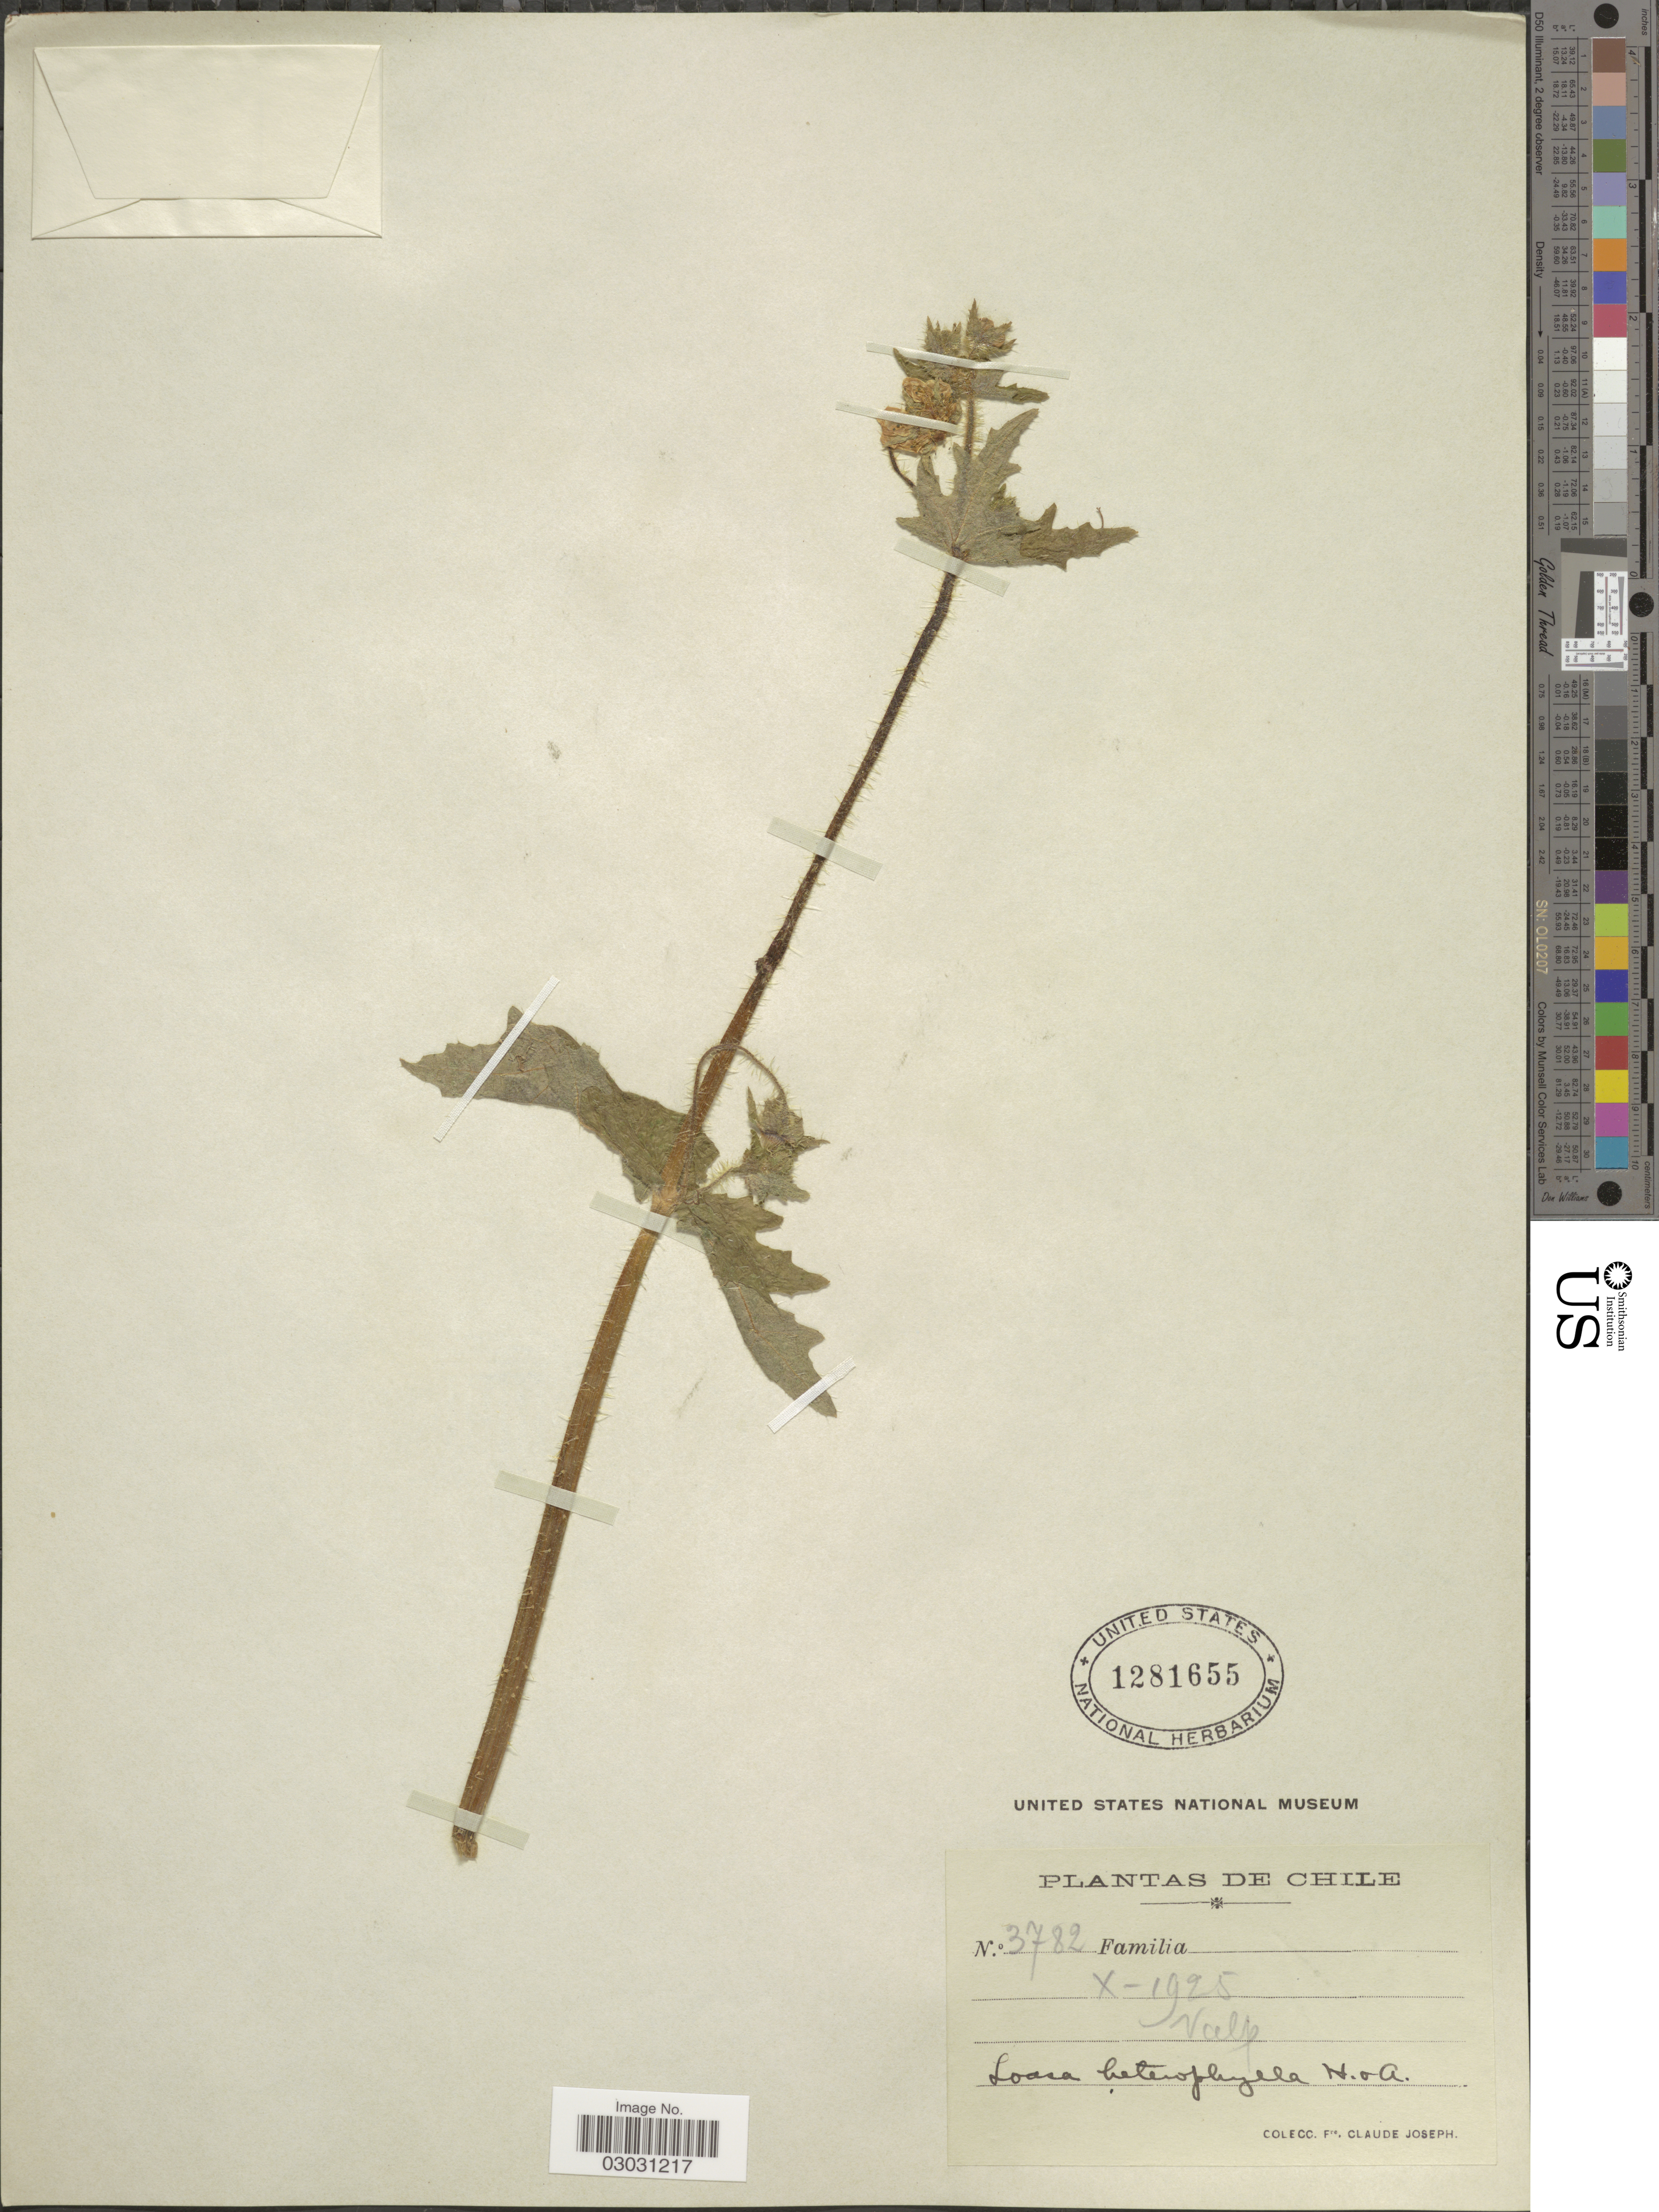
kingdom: Plantae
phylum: Tracheophyta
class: Magnoliopsida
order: Cornales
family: Loasaceae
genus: Loasa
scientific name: Loasa heterophylla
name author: Hook. & Arn.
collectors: Bro. Claude-Joseph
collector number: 3782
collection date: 1925-10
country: Chile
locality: Valp.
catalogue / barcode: US 1281655